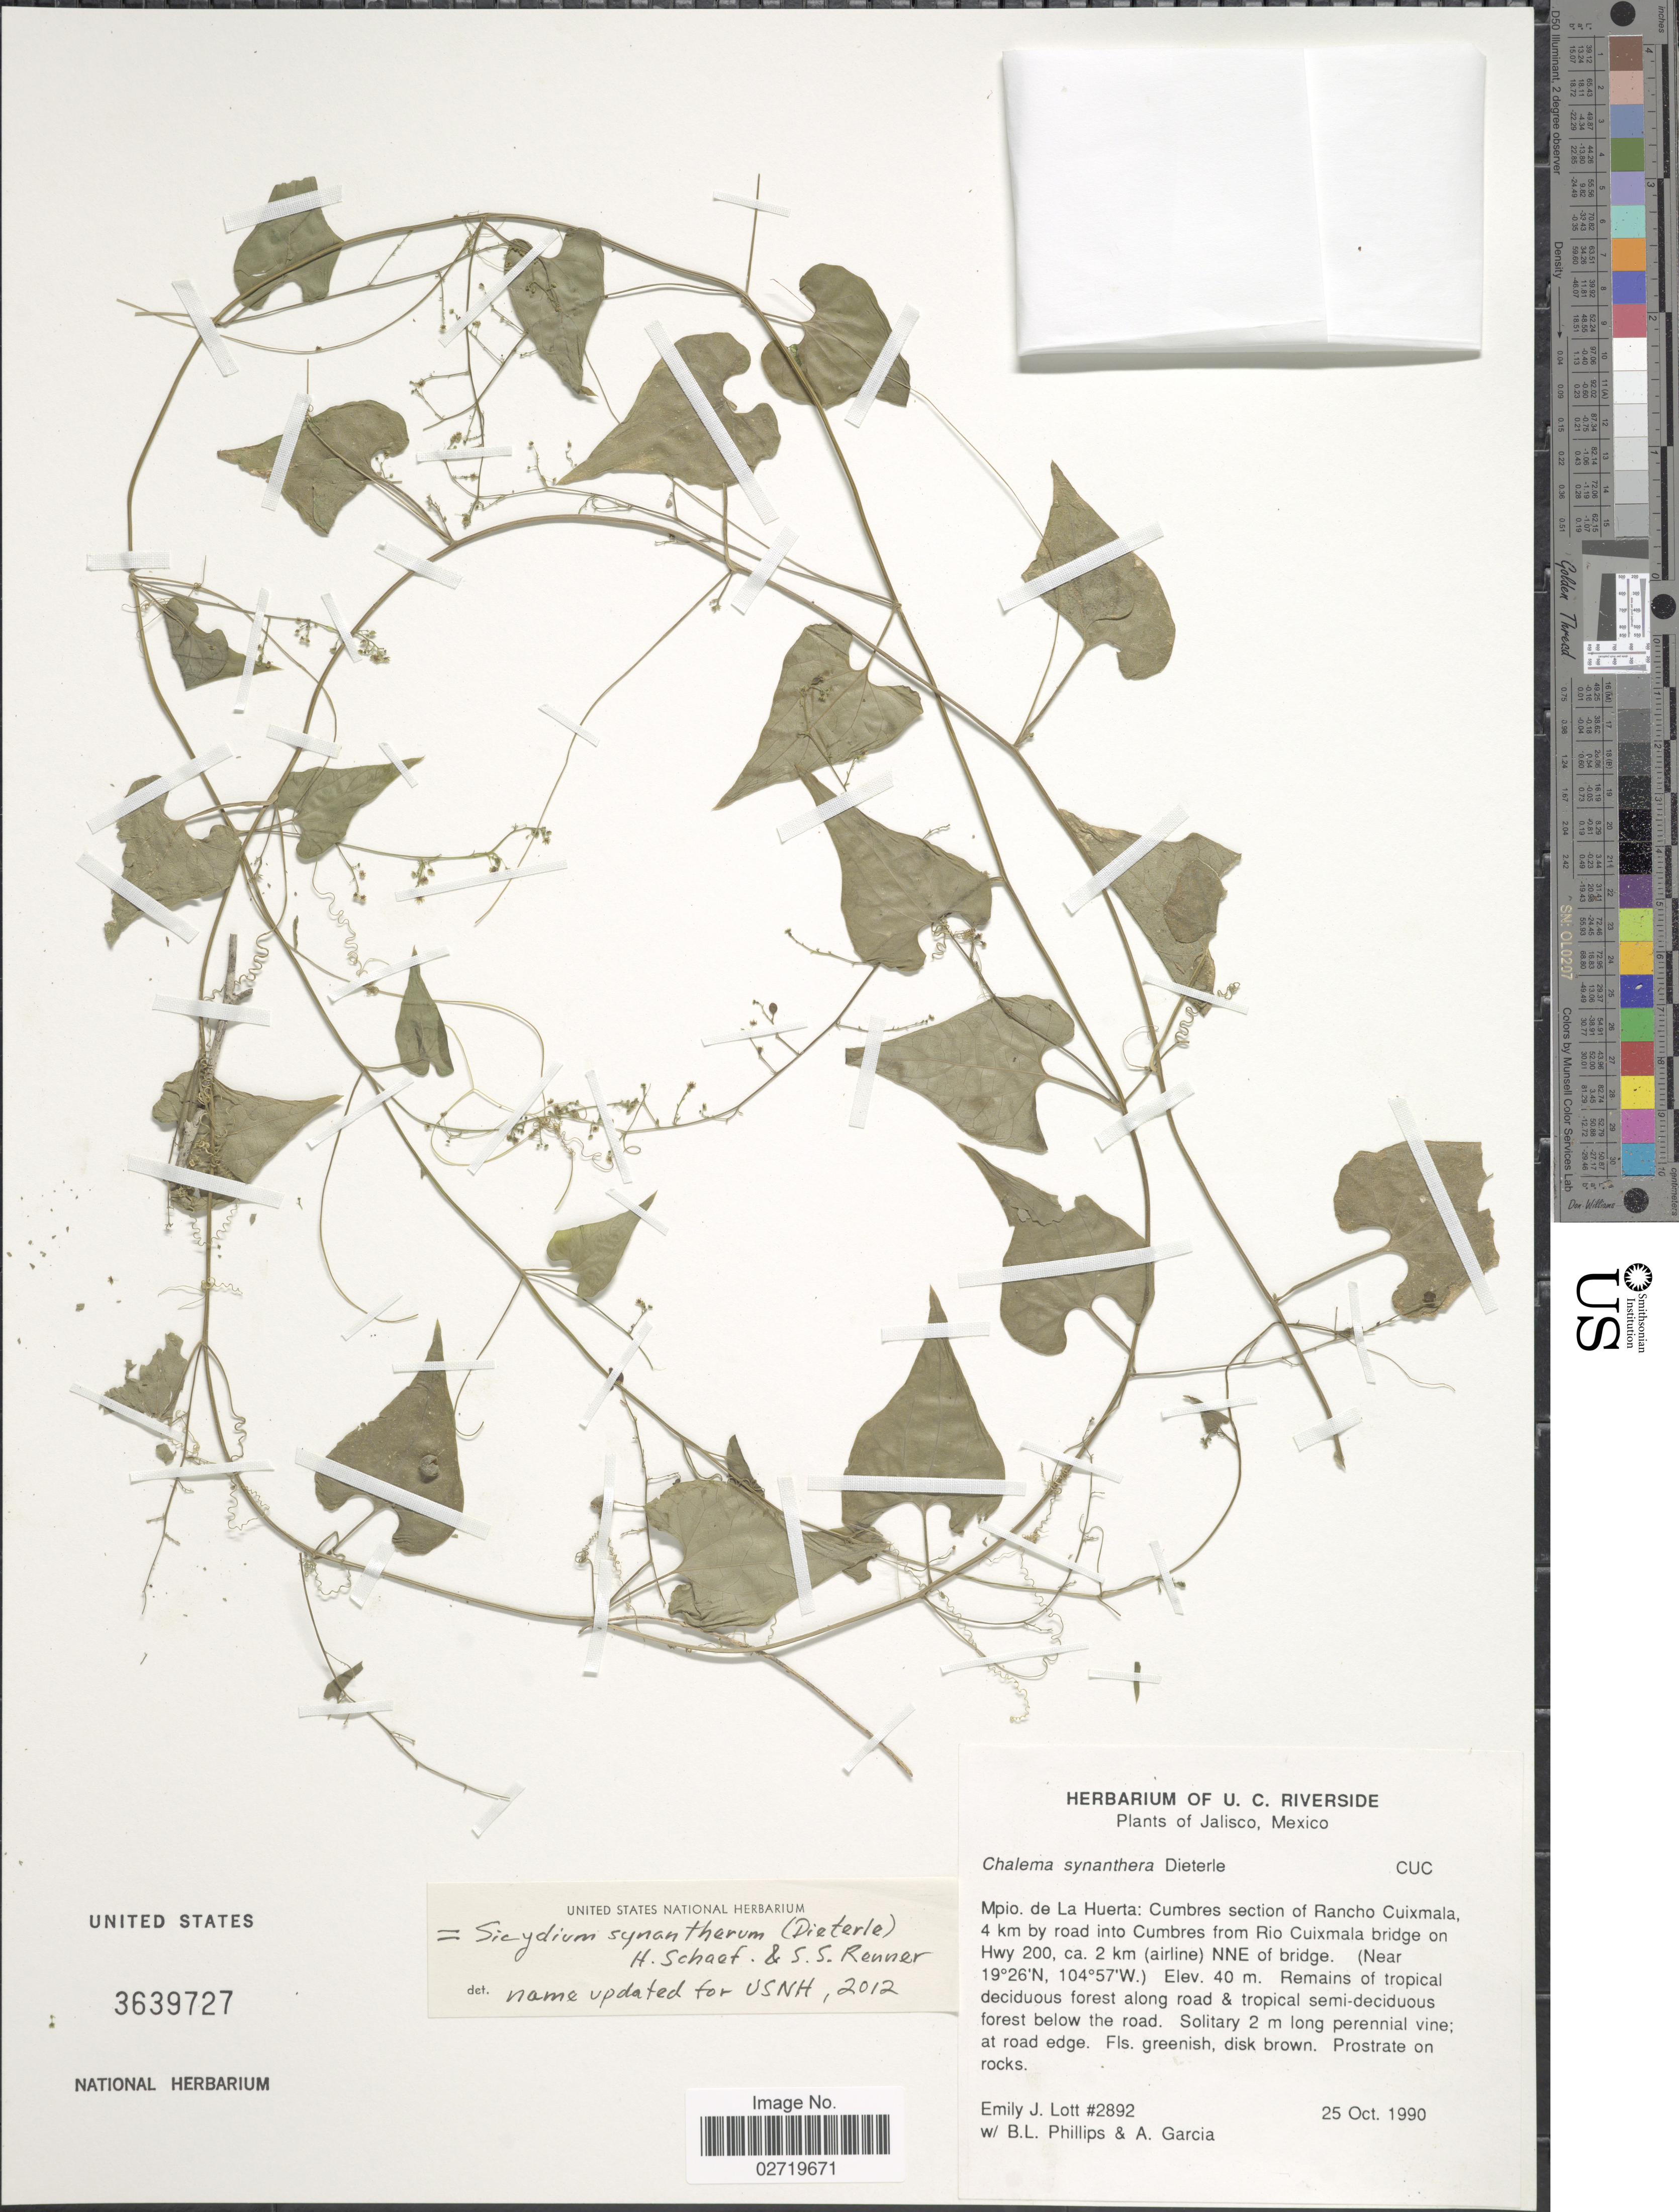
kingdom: Plantae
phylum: Tracheophyta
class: Magnoliopsida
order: Cucurbitales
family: Cucurbitaceae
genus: Sicydium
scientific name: Sicydium synantherum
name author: (Dieterle) H. Schaef. & S.S. Renner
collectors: E. J. Lott, B. L. Phillips & A. Garcia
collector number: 2892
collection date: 1990-10-25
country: Mexico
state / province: Jalisco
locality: Mpio de La Huerta: Cumbres section of Rancho Cuixmala, 4 km by road into Cumbres from Rio Cuixmala bridge on Hwy 200, ca 2 km (airline) NNE of bridge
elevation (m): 40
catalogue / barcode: US 3639727